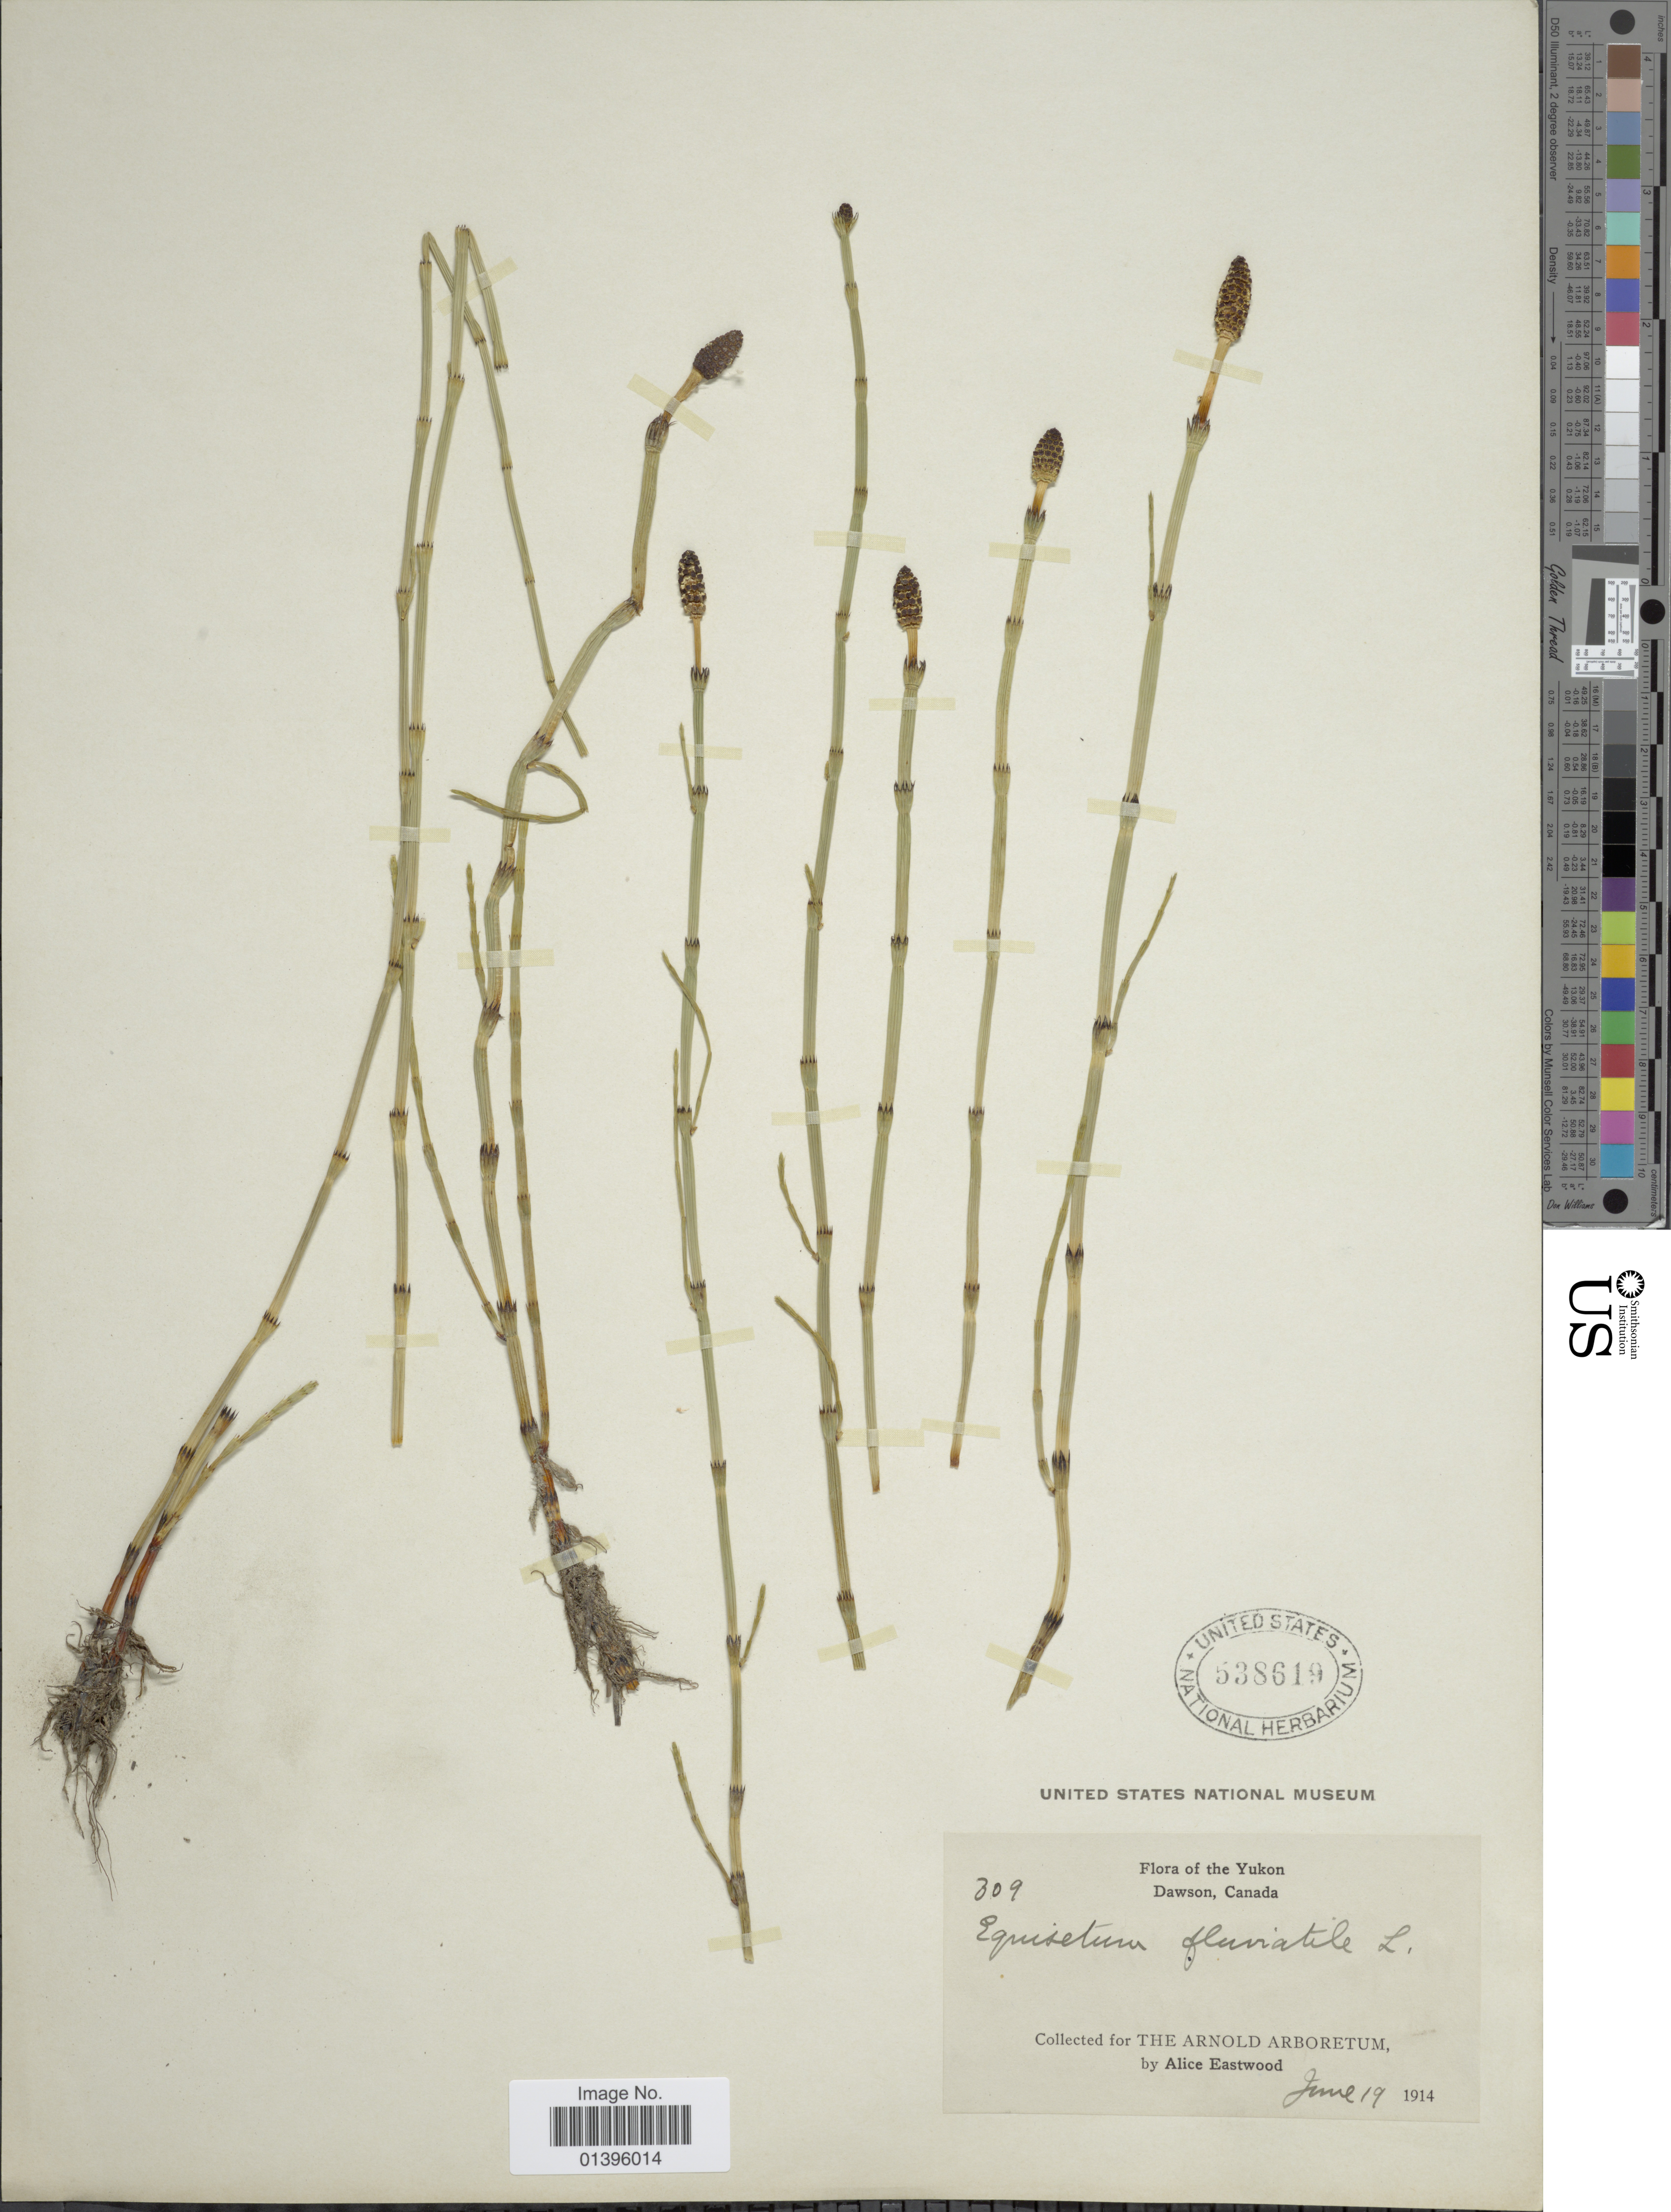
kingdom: Plantae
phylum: Tracheophyta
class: Polypodiopsida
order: Equisetales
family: Equisetaceae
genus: Equisetum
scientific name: Equisetum fluviatile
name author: L.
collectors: A. Eastwood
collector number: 309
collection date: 1914-06-19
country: Canada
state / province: Yukon Territory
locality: Dawson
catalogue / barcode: US 538619